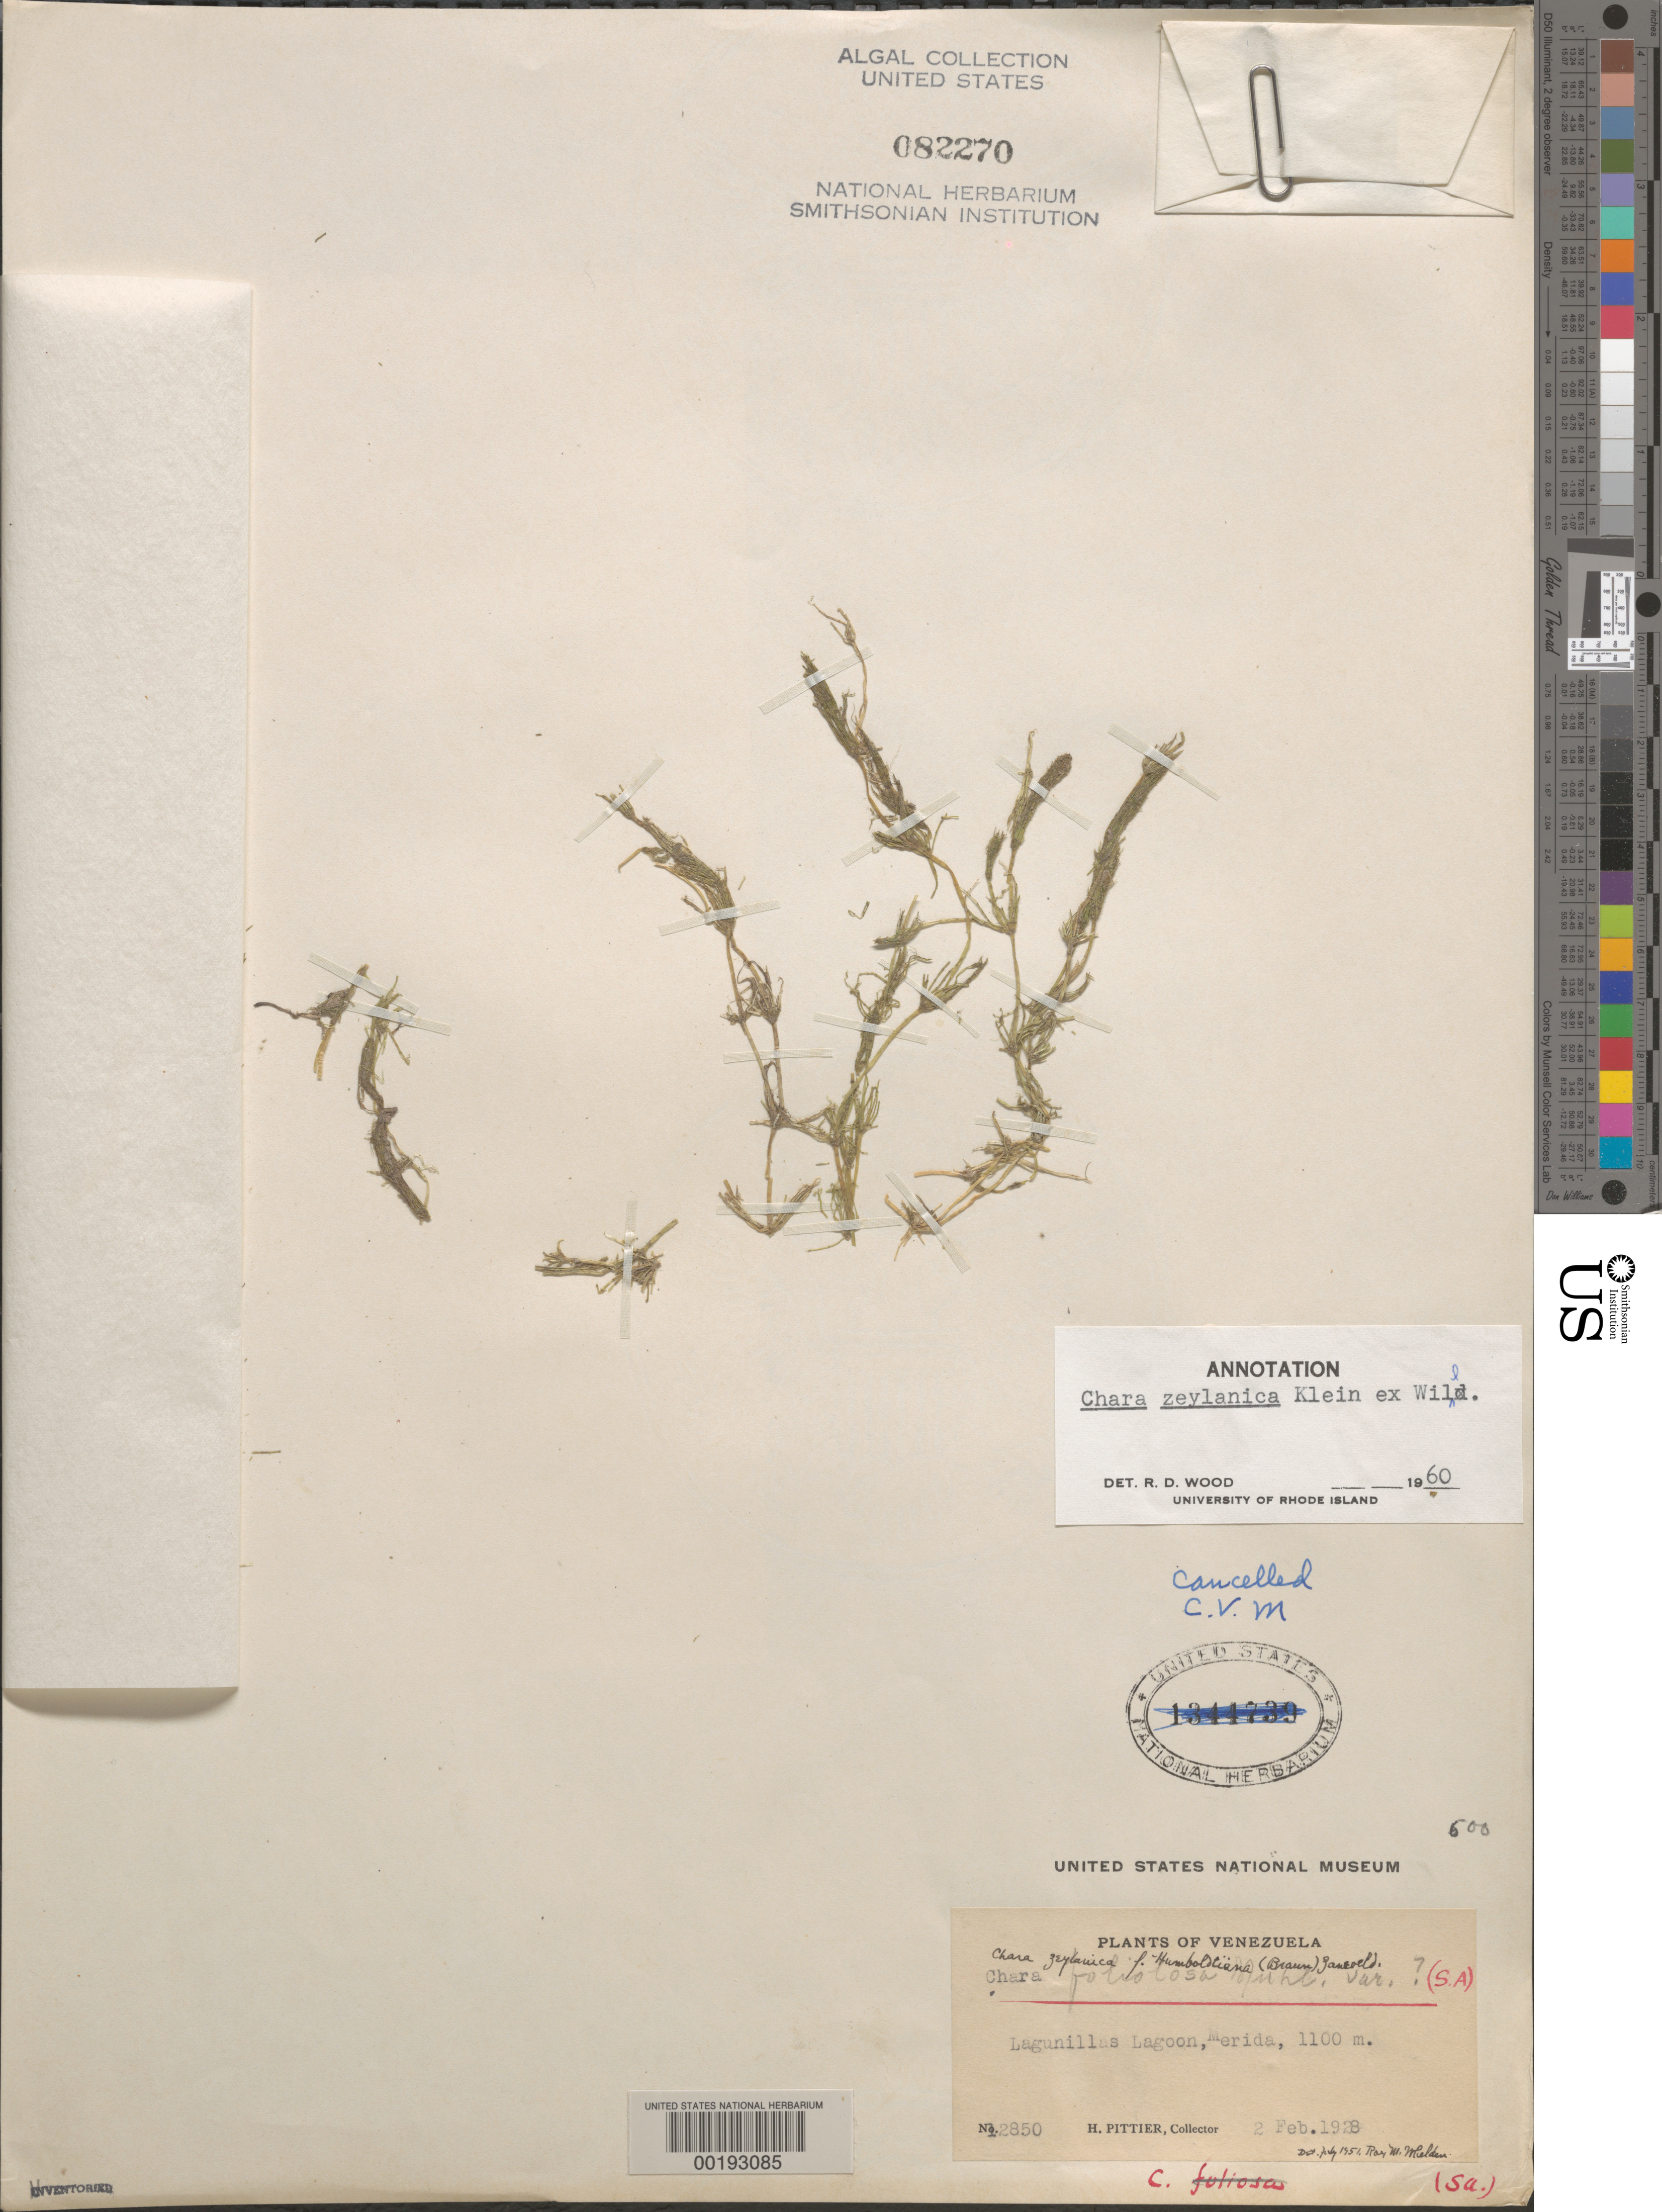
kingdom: Plantae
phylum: Charophyta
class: Charophyceae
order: Charales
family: Characeae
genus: Chara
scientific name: Chara zeylanica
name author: J.G. Klein ex Willd.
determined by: Wood, R. D.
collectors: H. F. Pittier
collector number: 12850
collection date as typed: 02 Feb 1928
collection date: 1928-02-02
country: Venezuela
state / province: Mérida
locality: Lagunillas lagoon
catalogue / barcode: US 82270